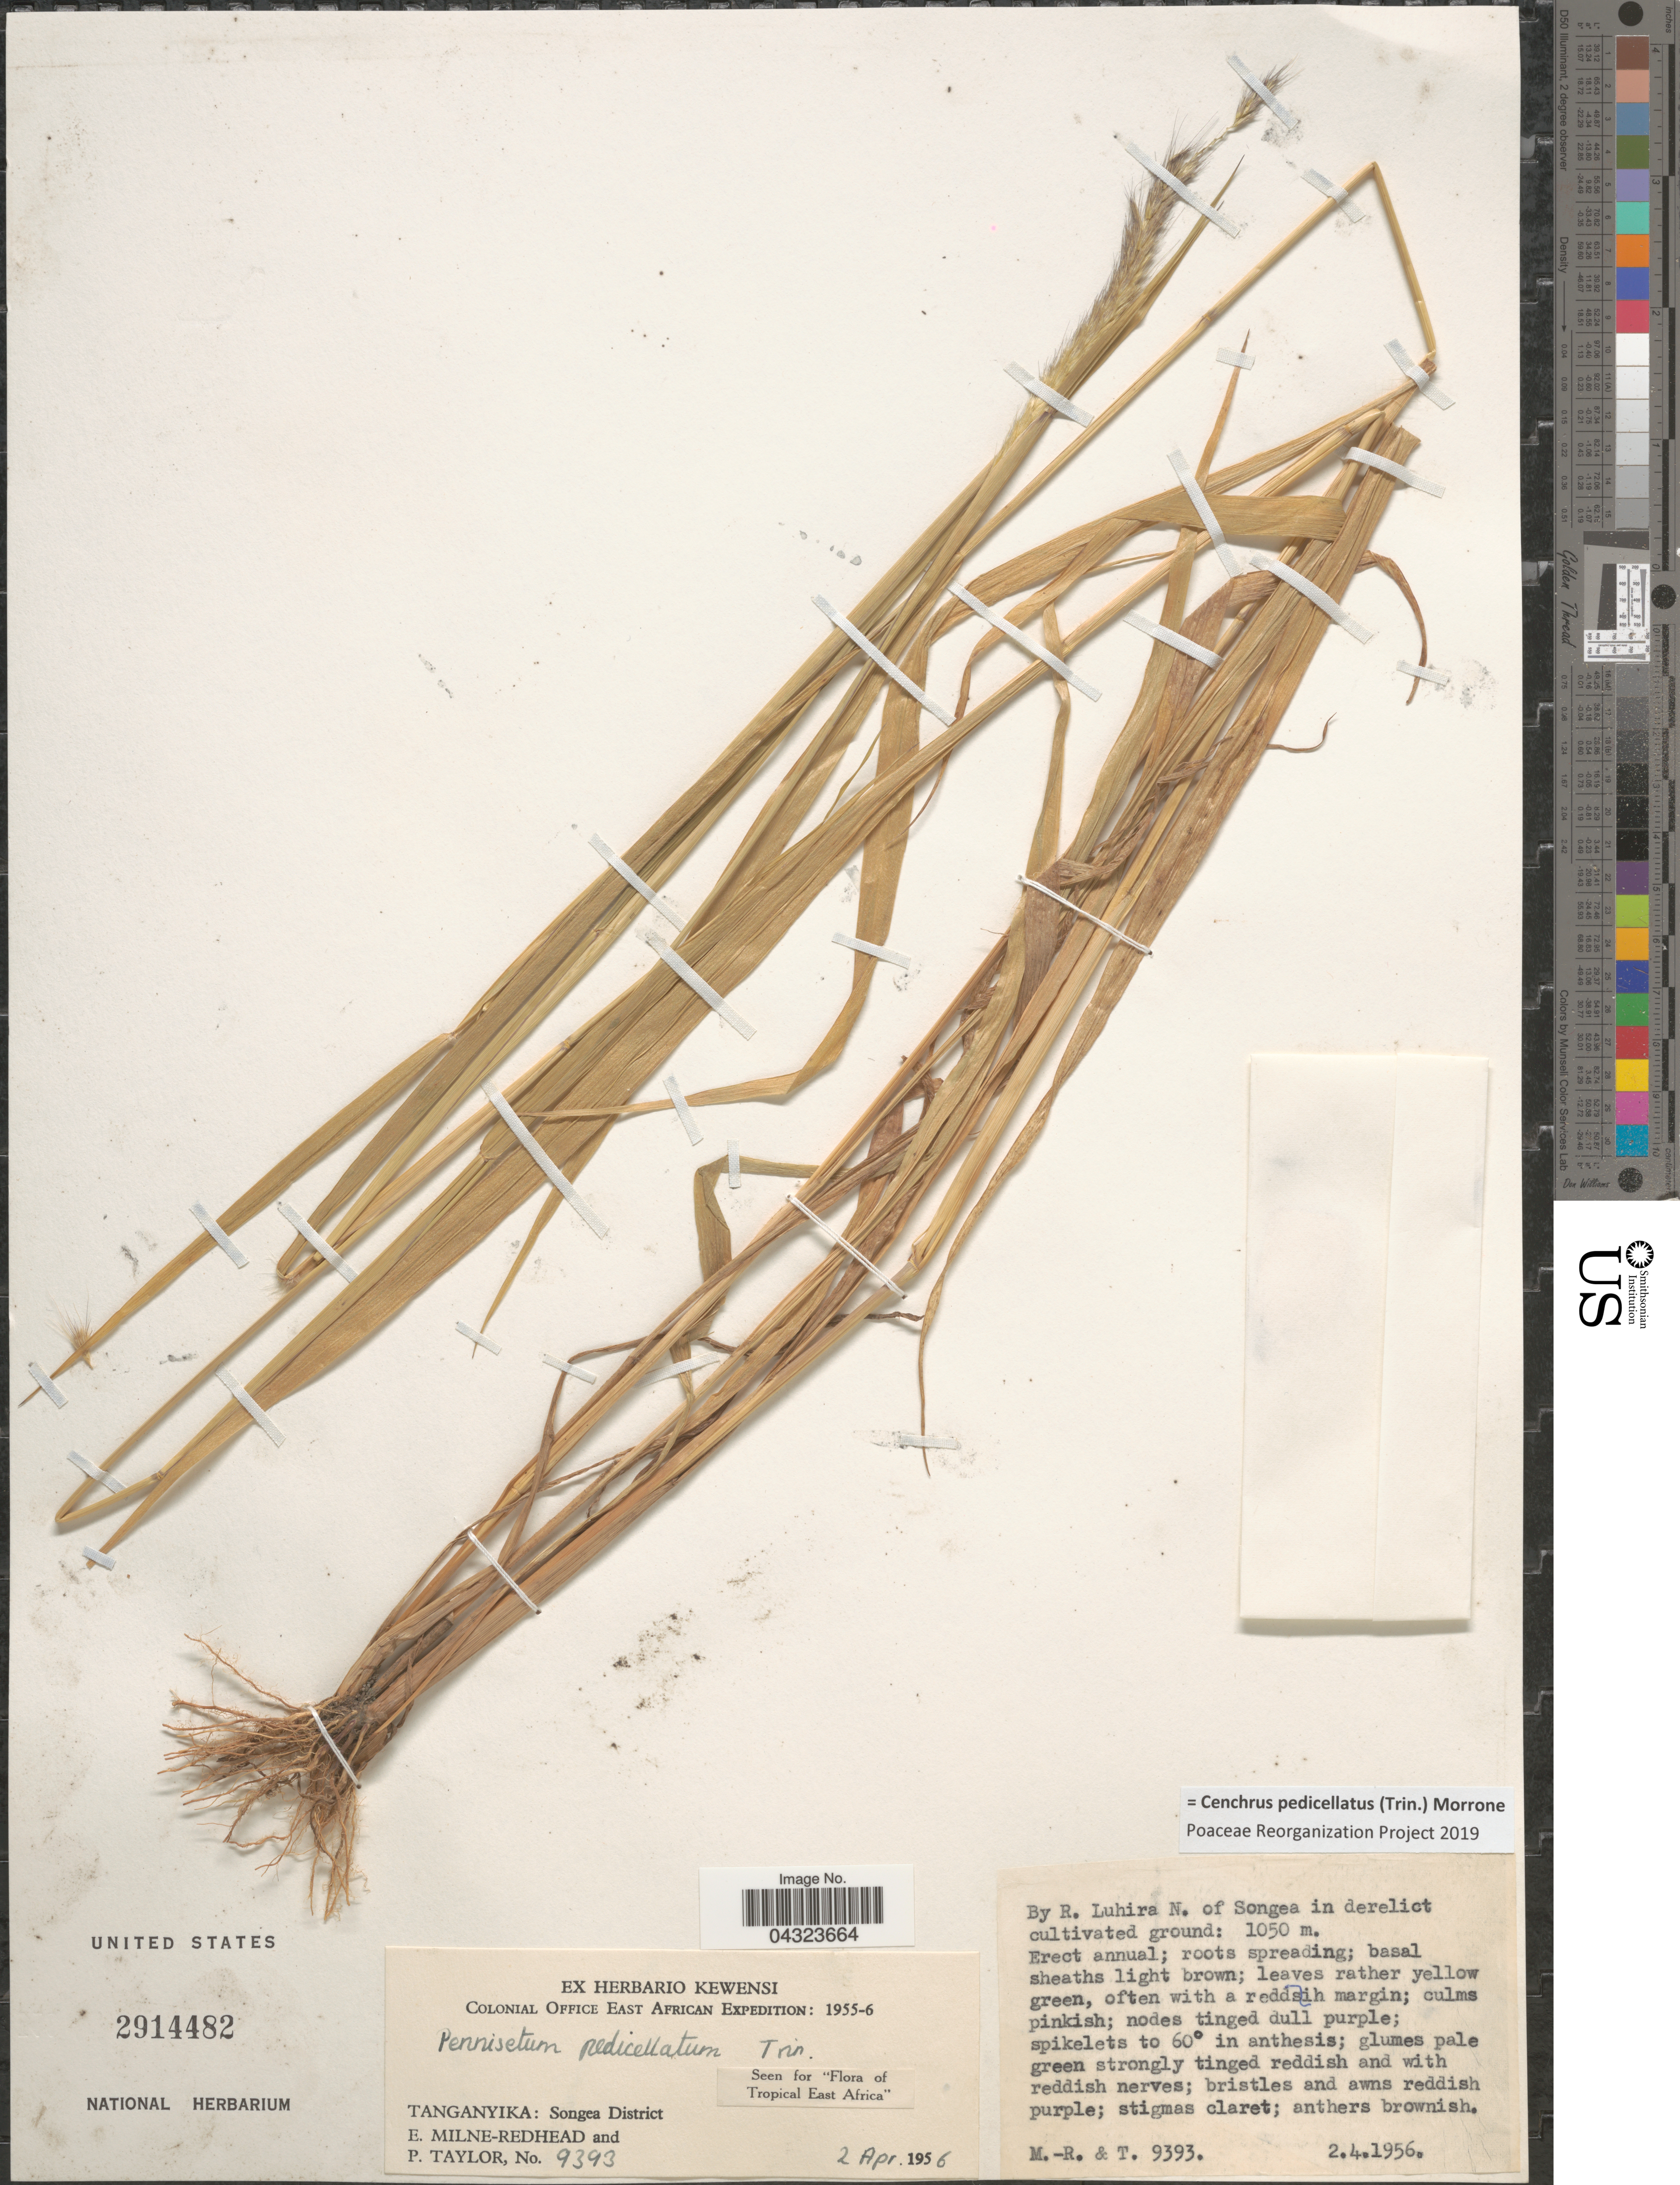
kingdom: Plantae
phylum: Tracheophyta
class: Liliopsida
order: Poales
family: Poaceae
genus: Cenchrus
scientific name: Cenchrus pedicellatus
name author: (Trin.) Morrone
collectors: E. W. Milne-Redhead & P. Taylor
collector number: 9393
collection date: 1956-04-02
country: Tanzania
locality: Colonial Office East African Expedition: 1955-6. Tanganyika: Songea District. By R. Luhira N. of Songea in derelict cultivated ground.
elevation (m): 1050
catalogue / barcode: US 2914482